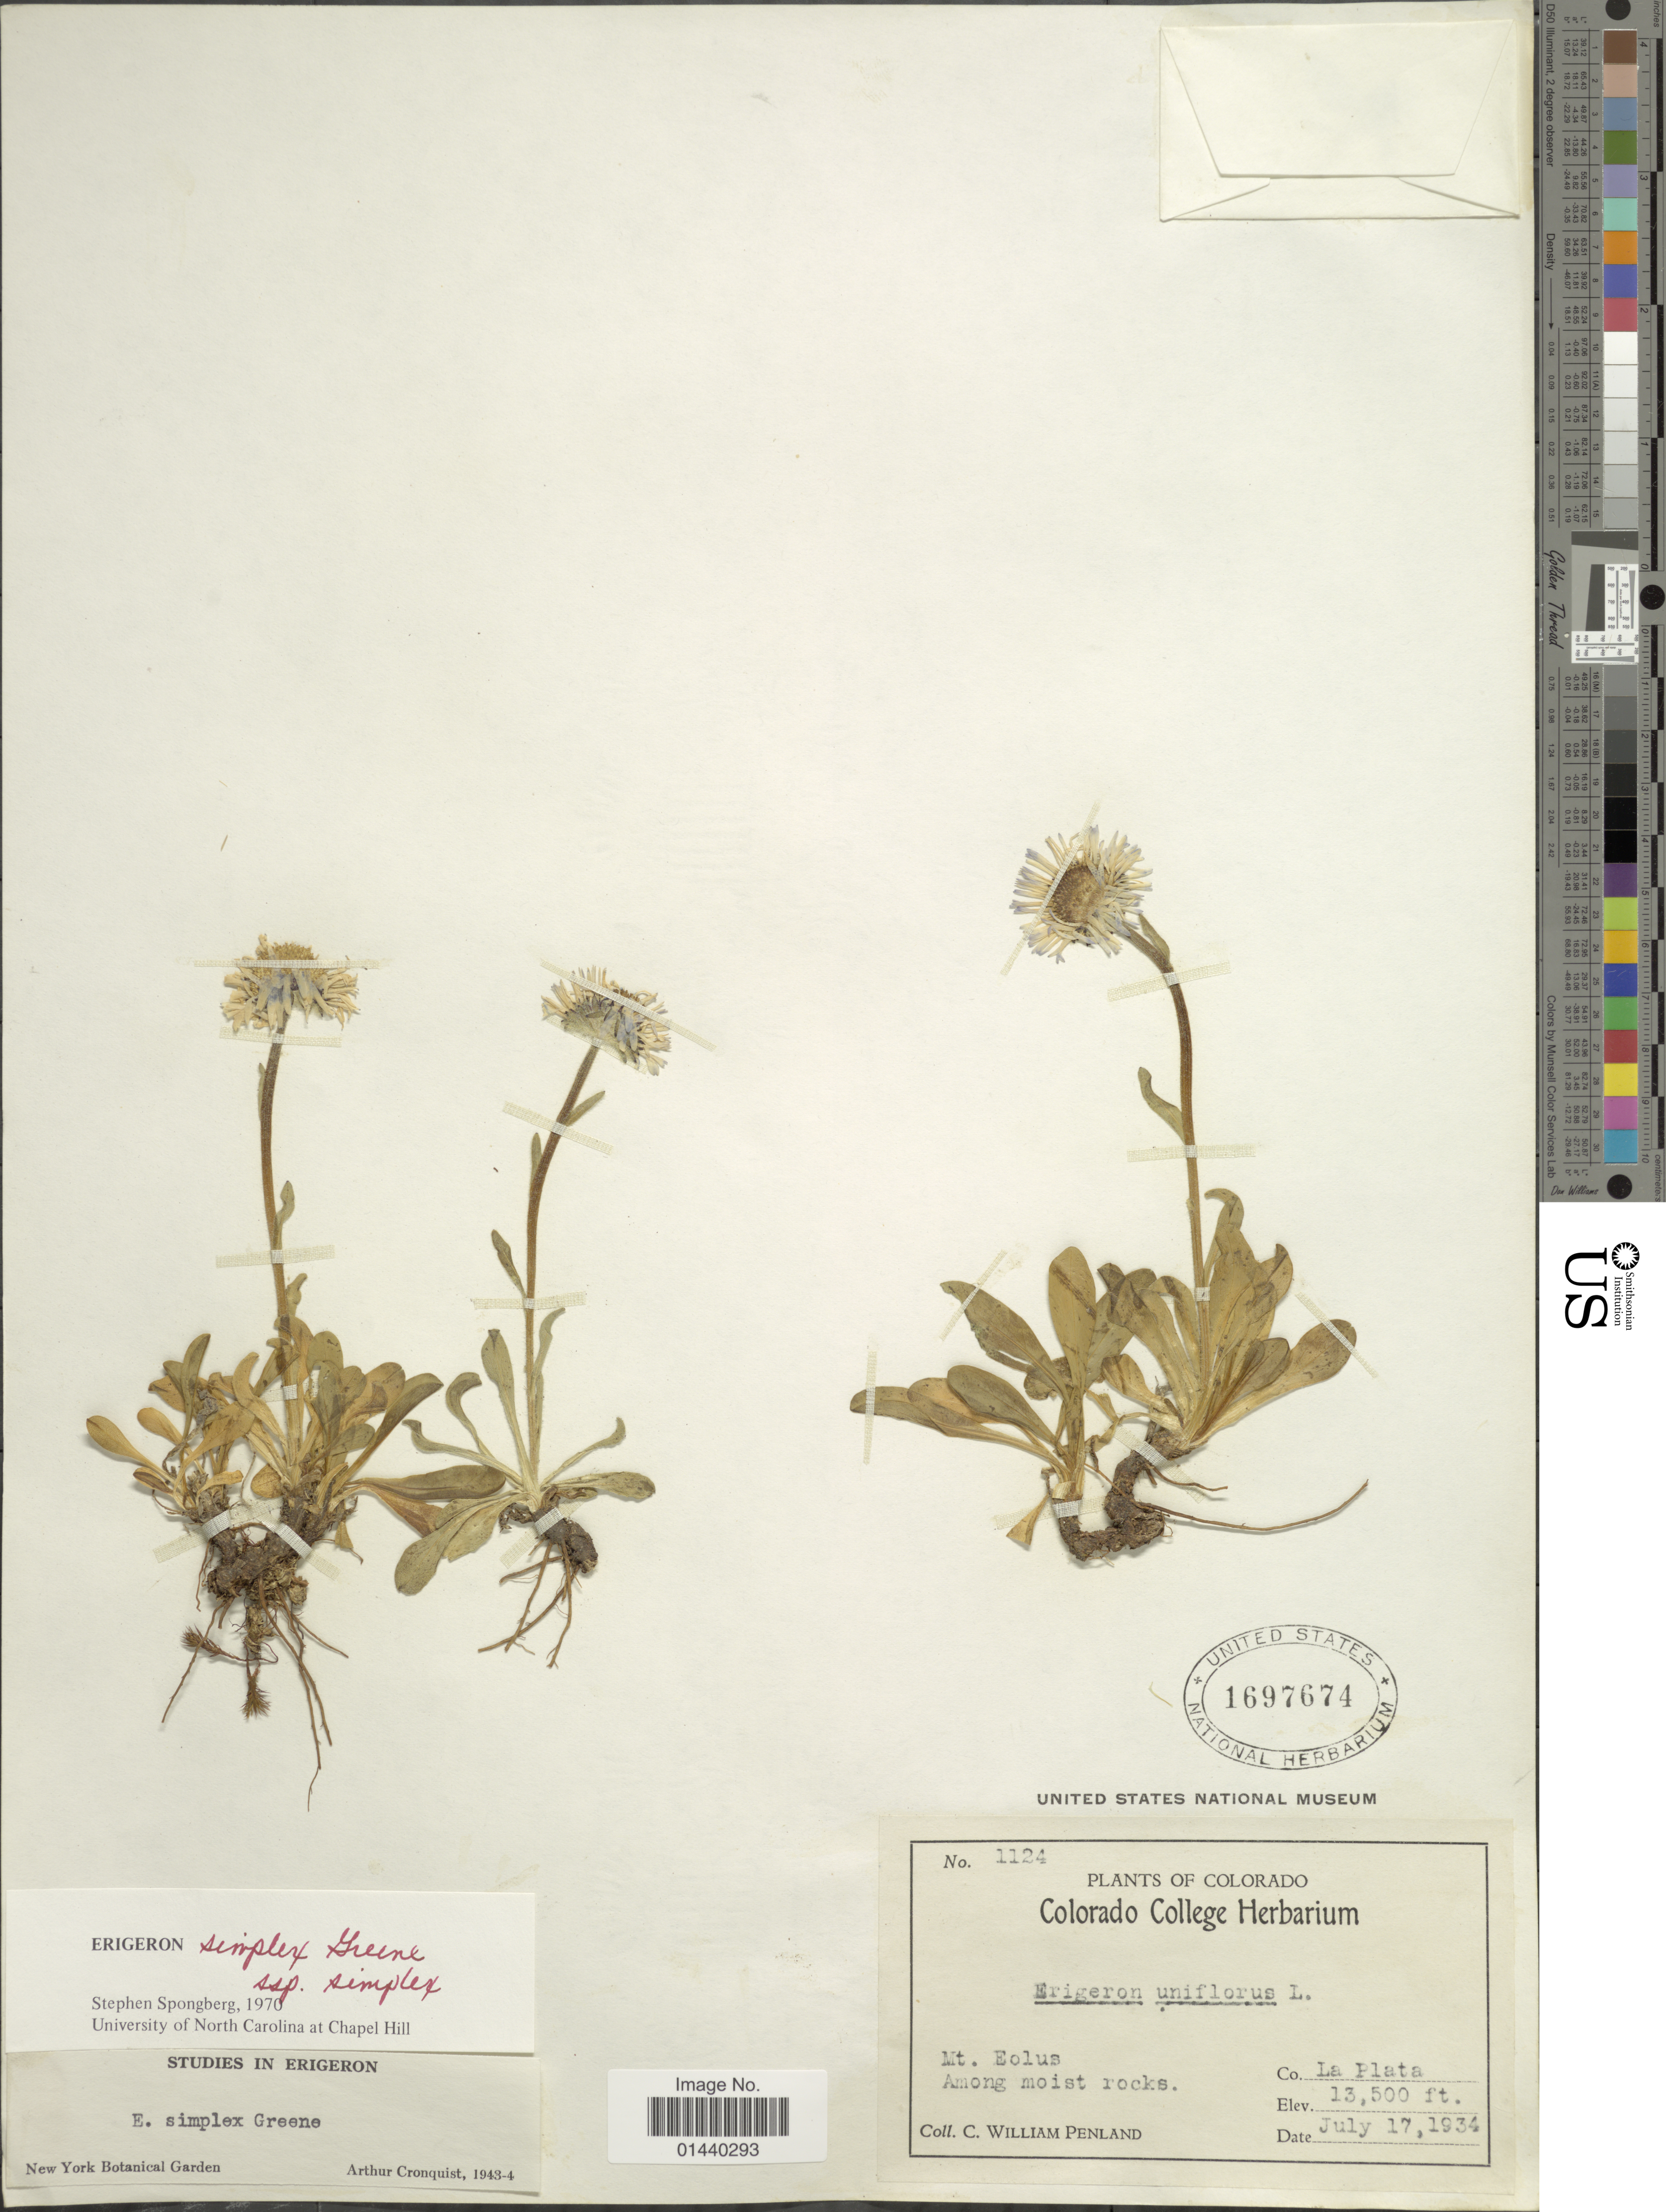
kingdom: Plantae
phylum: Tracheophyta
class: Magnoliopsida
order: Asterales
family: Asteraceae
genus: Erigeron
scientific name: Erigeron simplex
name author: Greene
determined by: Cronquist, A. J.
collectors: C. W. Penland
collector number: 1124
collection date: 1934-07-17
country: United States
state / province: Colorado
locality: Mt. Eolus. Co. La Plata.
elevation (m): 4115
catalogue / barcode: US 1697674